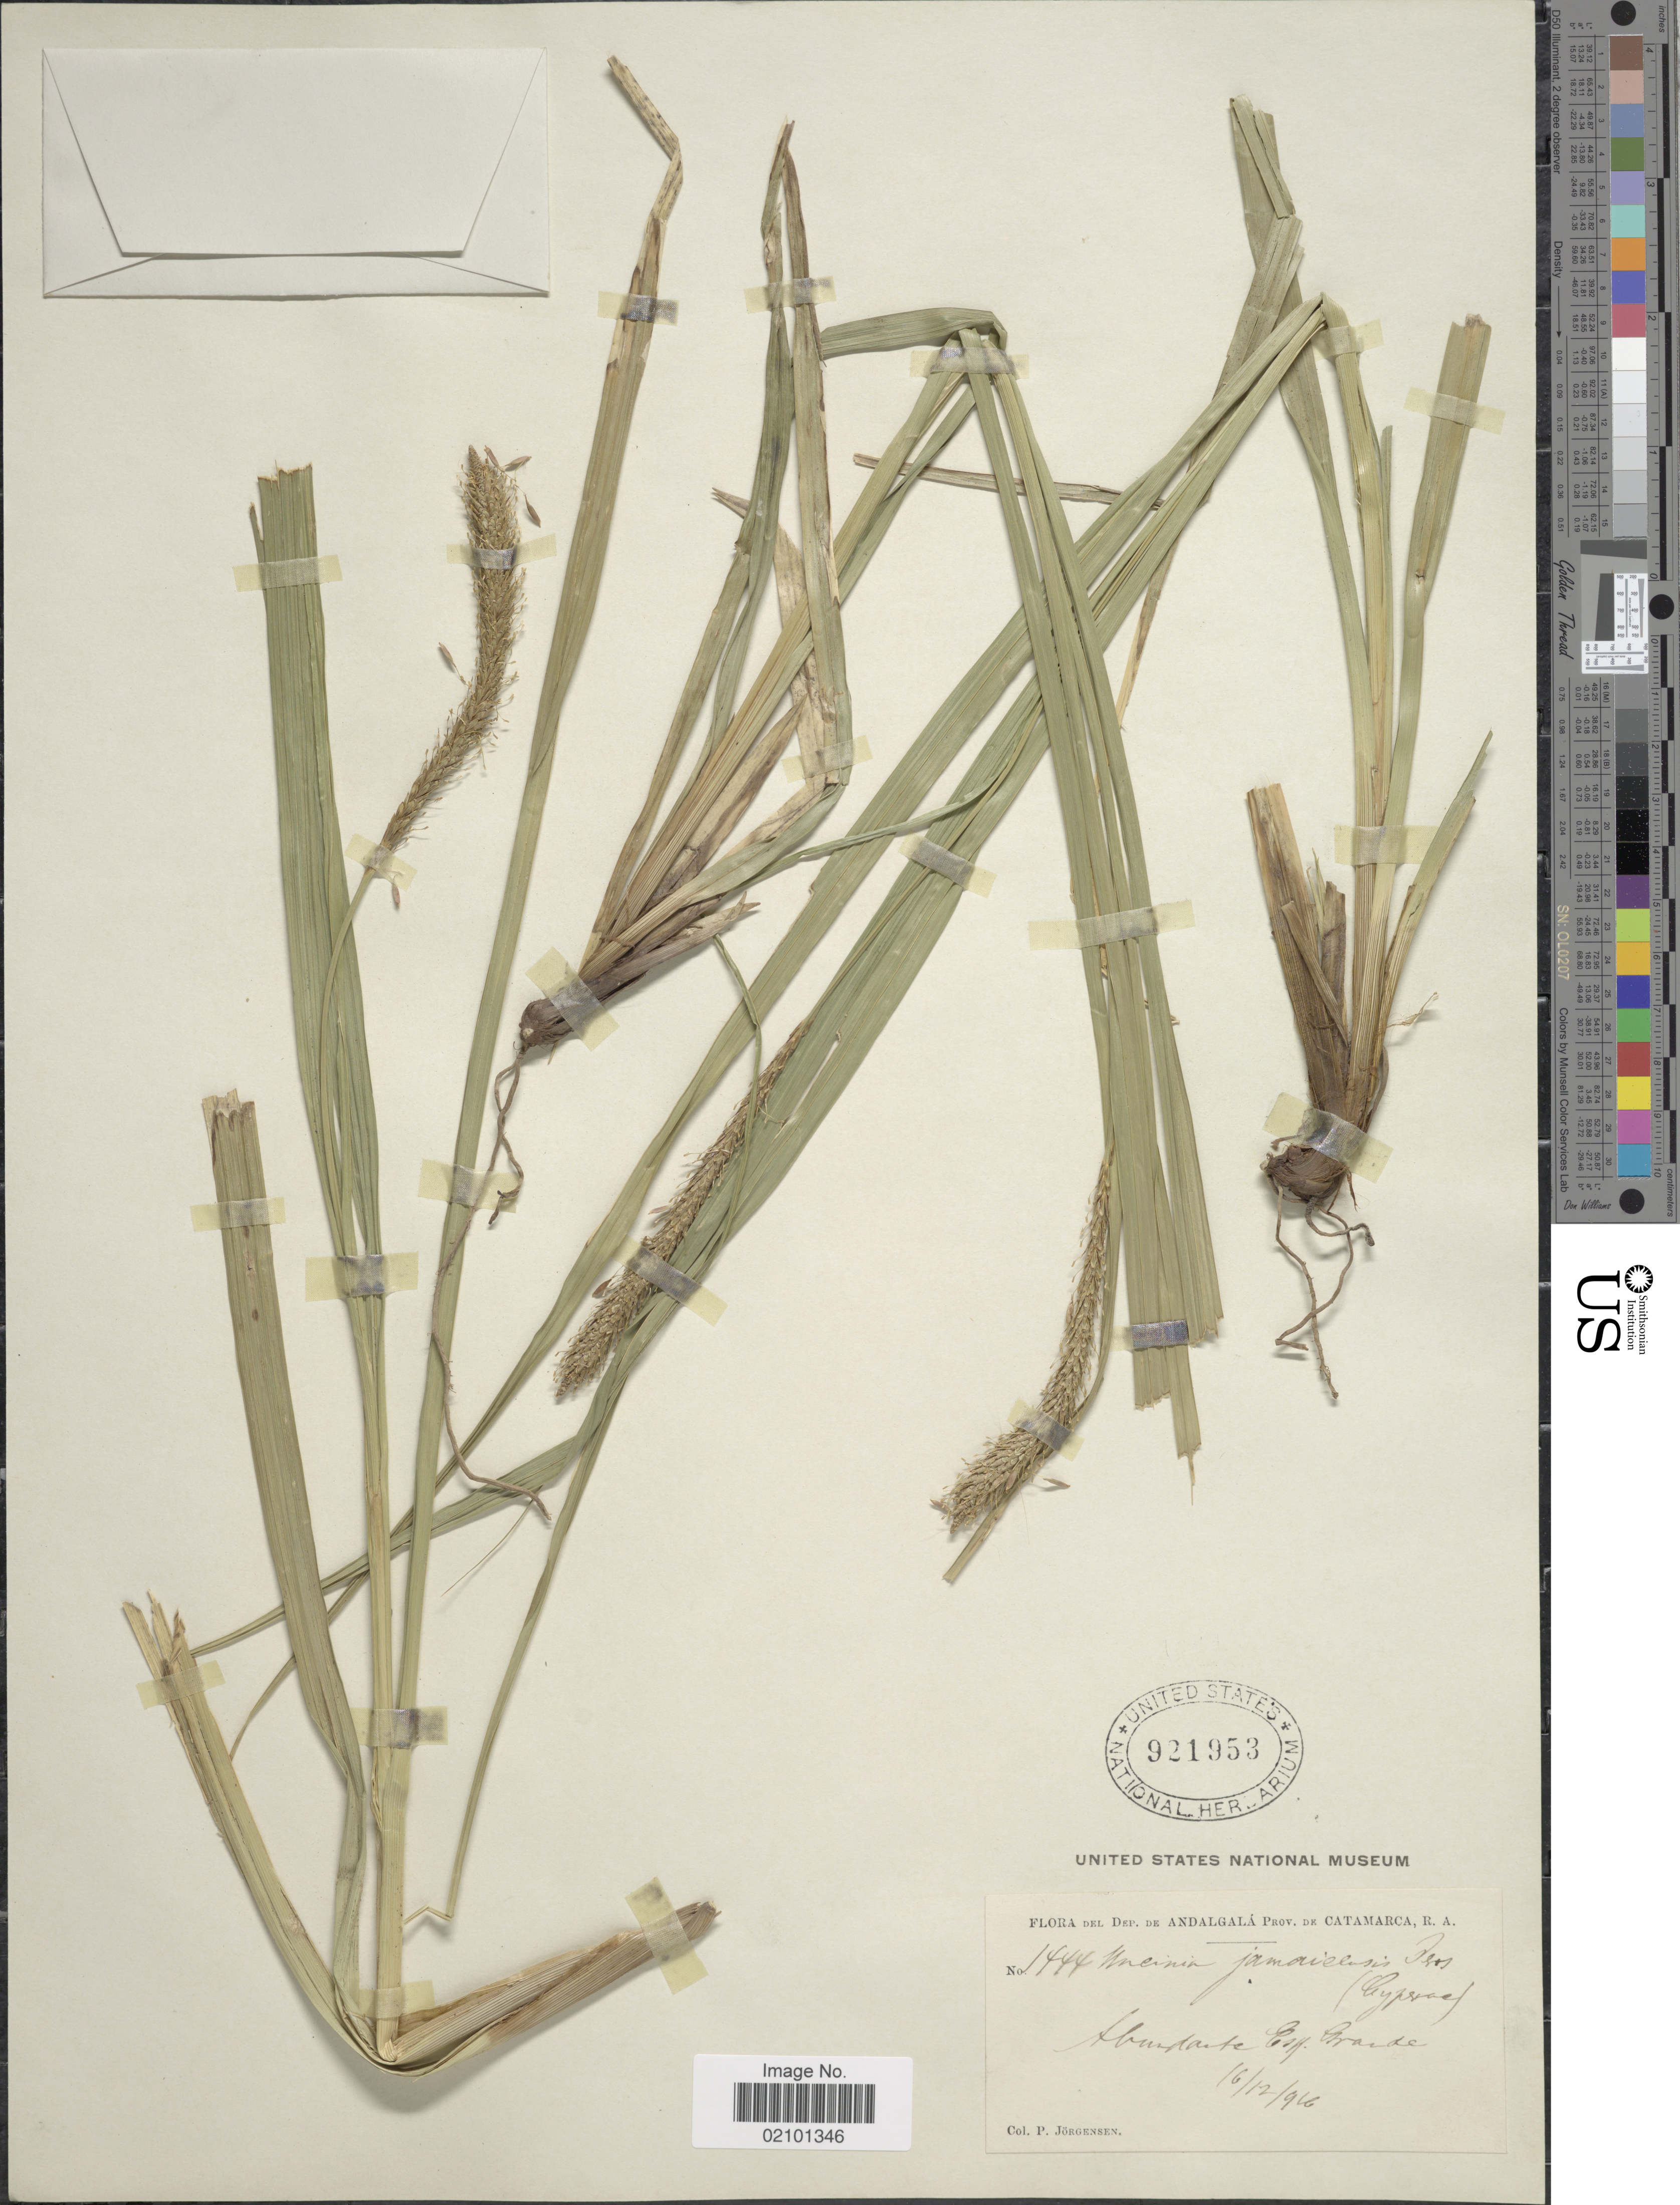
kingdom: Plantae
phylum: Tracheophyta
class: Liliopsida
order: Poales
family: Cyperaceae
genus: Carex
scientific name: Carex phleoides Cav. subsp. phleoides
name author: Cav.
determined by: Jimnéz-Mejias, Pedro, (UPOS), Universidad Pablo de Olavide (SPAIN)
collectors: P. Jörgensen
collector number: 1444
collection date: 1916-12-16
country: Argentina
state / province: Catamarca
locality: Dep. de Andalgala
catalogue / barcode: US 921953